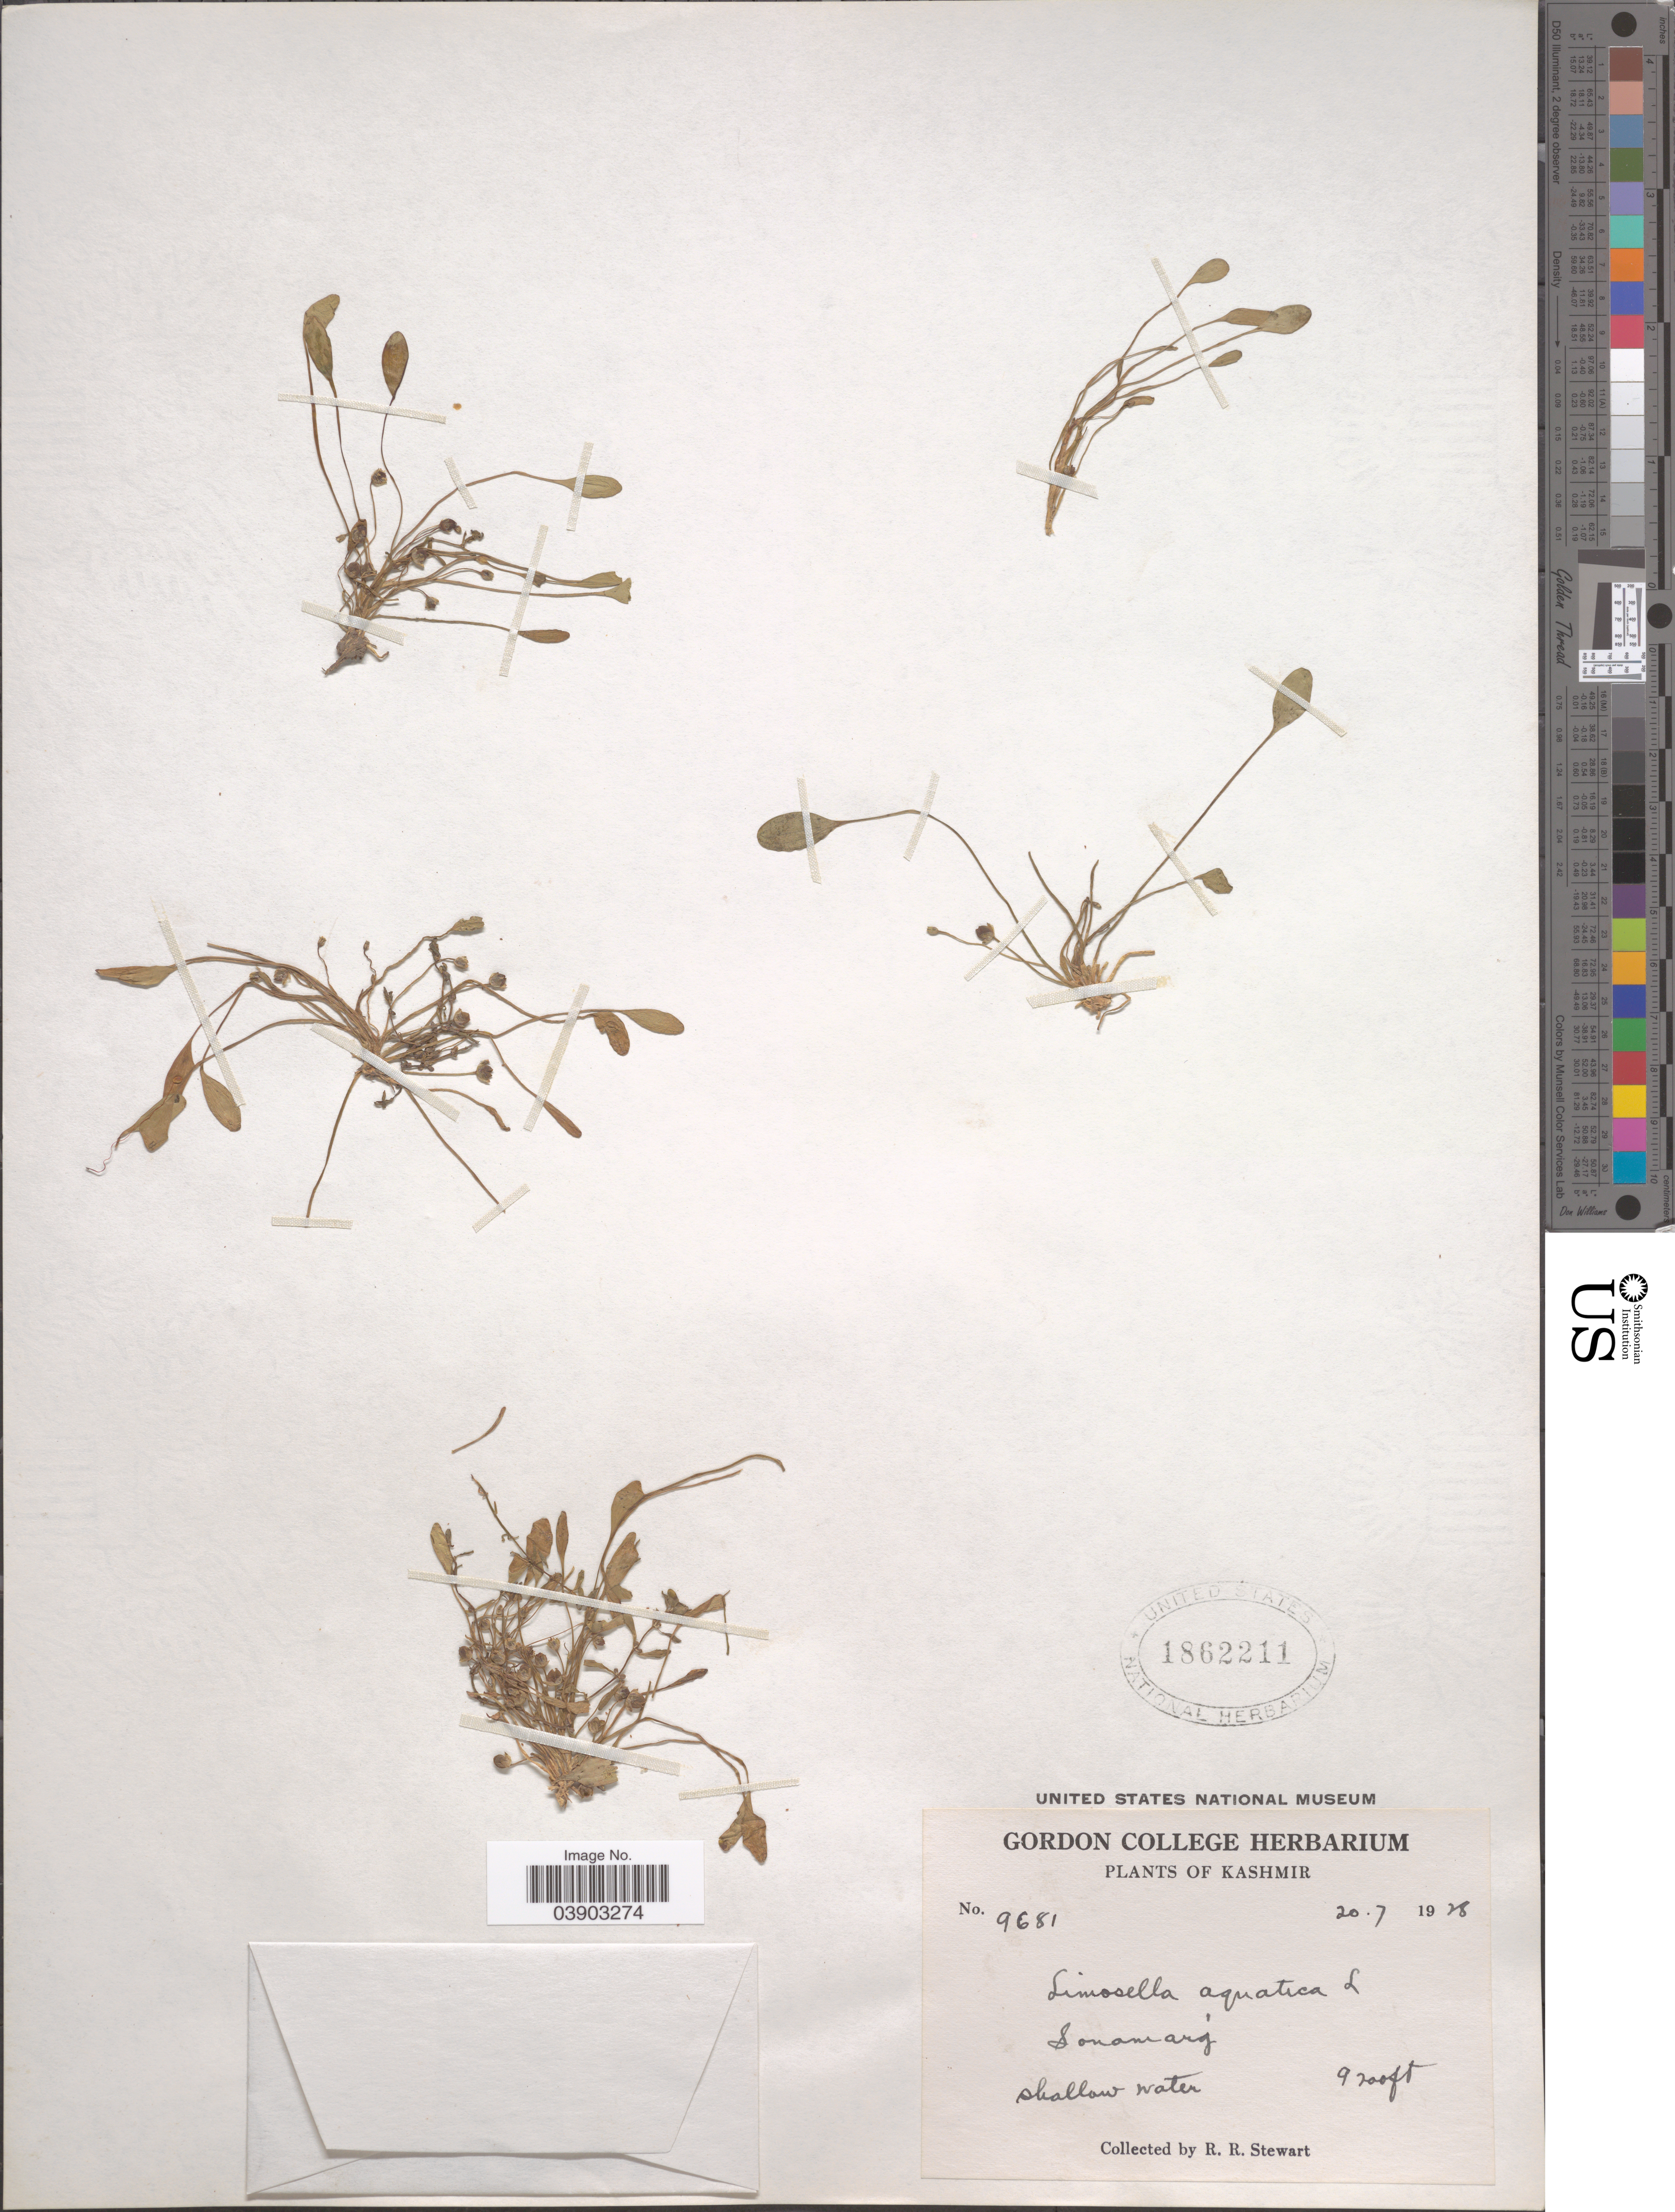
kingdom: Plantae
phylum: Tracheophyta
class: Magnoliopsida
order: Lamiales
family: Scrophulariaceae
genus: Limosella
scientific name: Limosella aquatica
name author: L.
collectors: R. Stewart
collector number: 9681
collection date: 1928-07-20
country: India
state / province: Jammu and Kashmir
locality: Kashmir. Sonamarg.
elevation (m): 2804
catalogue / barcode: US 1862211